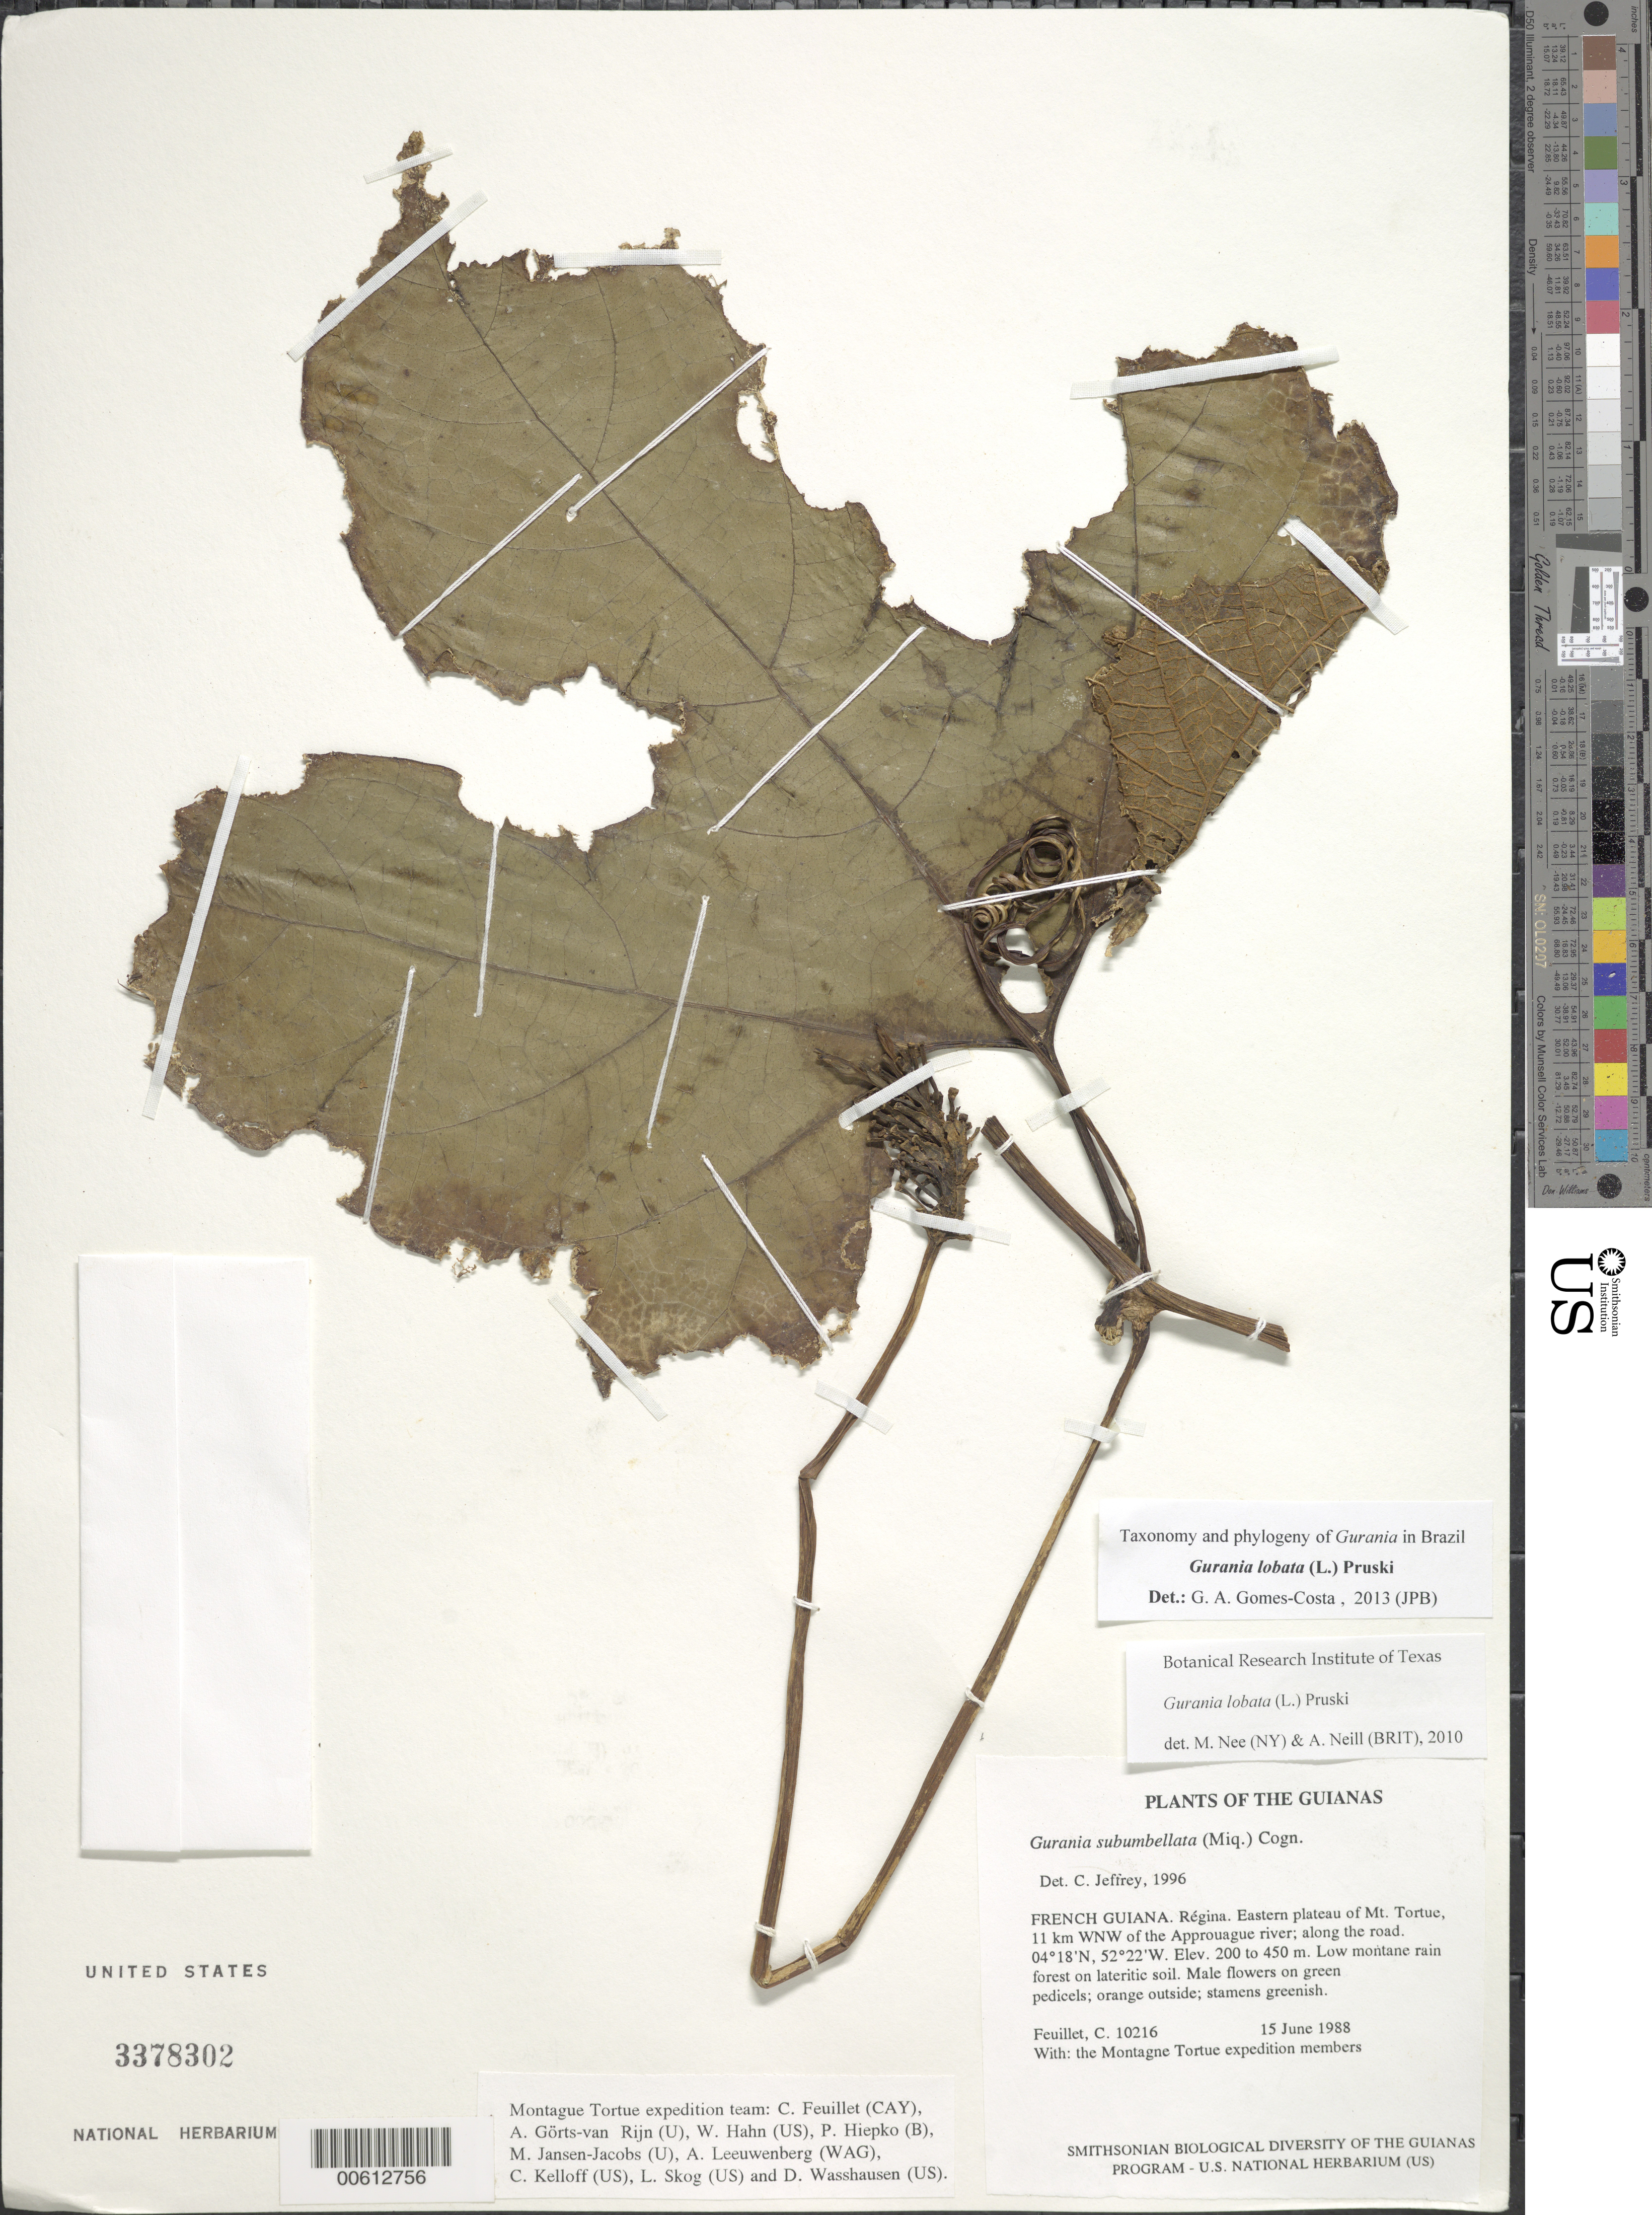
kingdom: Plantae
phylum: Tracheophyta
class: Magnoliopsida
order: Cucurbitales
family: Cucurbitaceae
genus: Gurania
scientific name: Gurania subumbellata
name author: (Miq.) Cogn.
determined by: Gomes-Costa, G. A.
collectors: C. Feuillet & Montagne Torte Exped. members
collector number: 10216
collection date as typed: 15 June 1988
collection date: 1988-06-15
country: French Guiana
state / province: Cayenne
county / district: Regina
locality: Eastern plateau of Mt. Tortue, 11 km WNW of the Approuague river; along the road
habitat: Low montane rain forest on lateritic soil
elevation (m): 200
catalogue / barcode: US 3378302